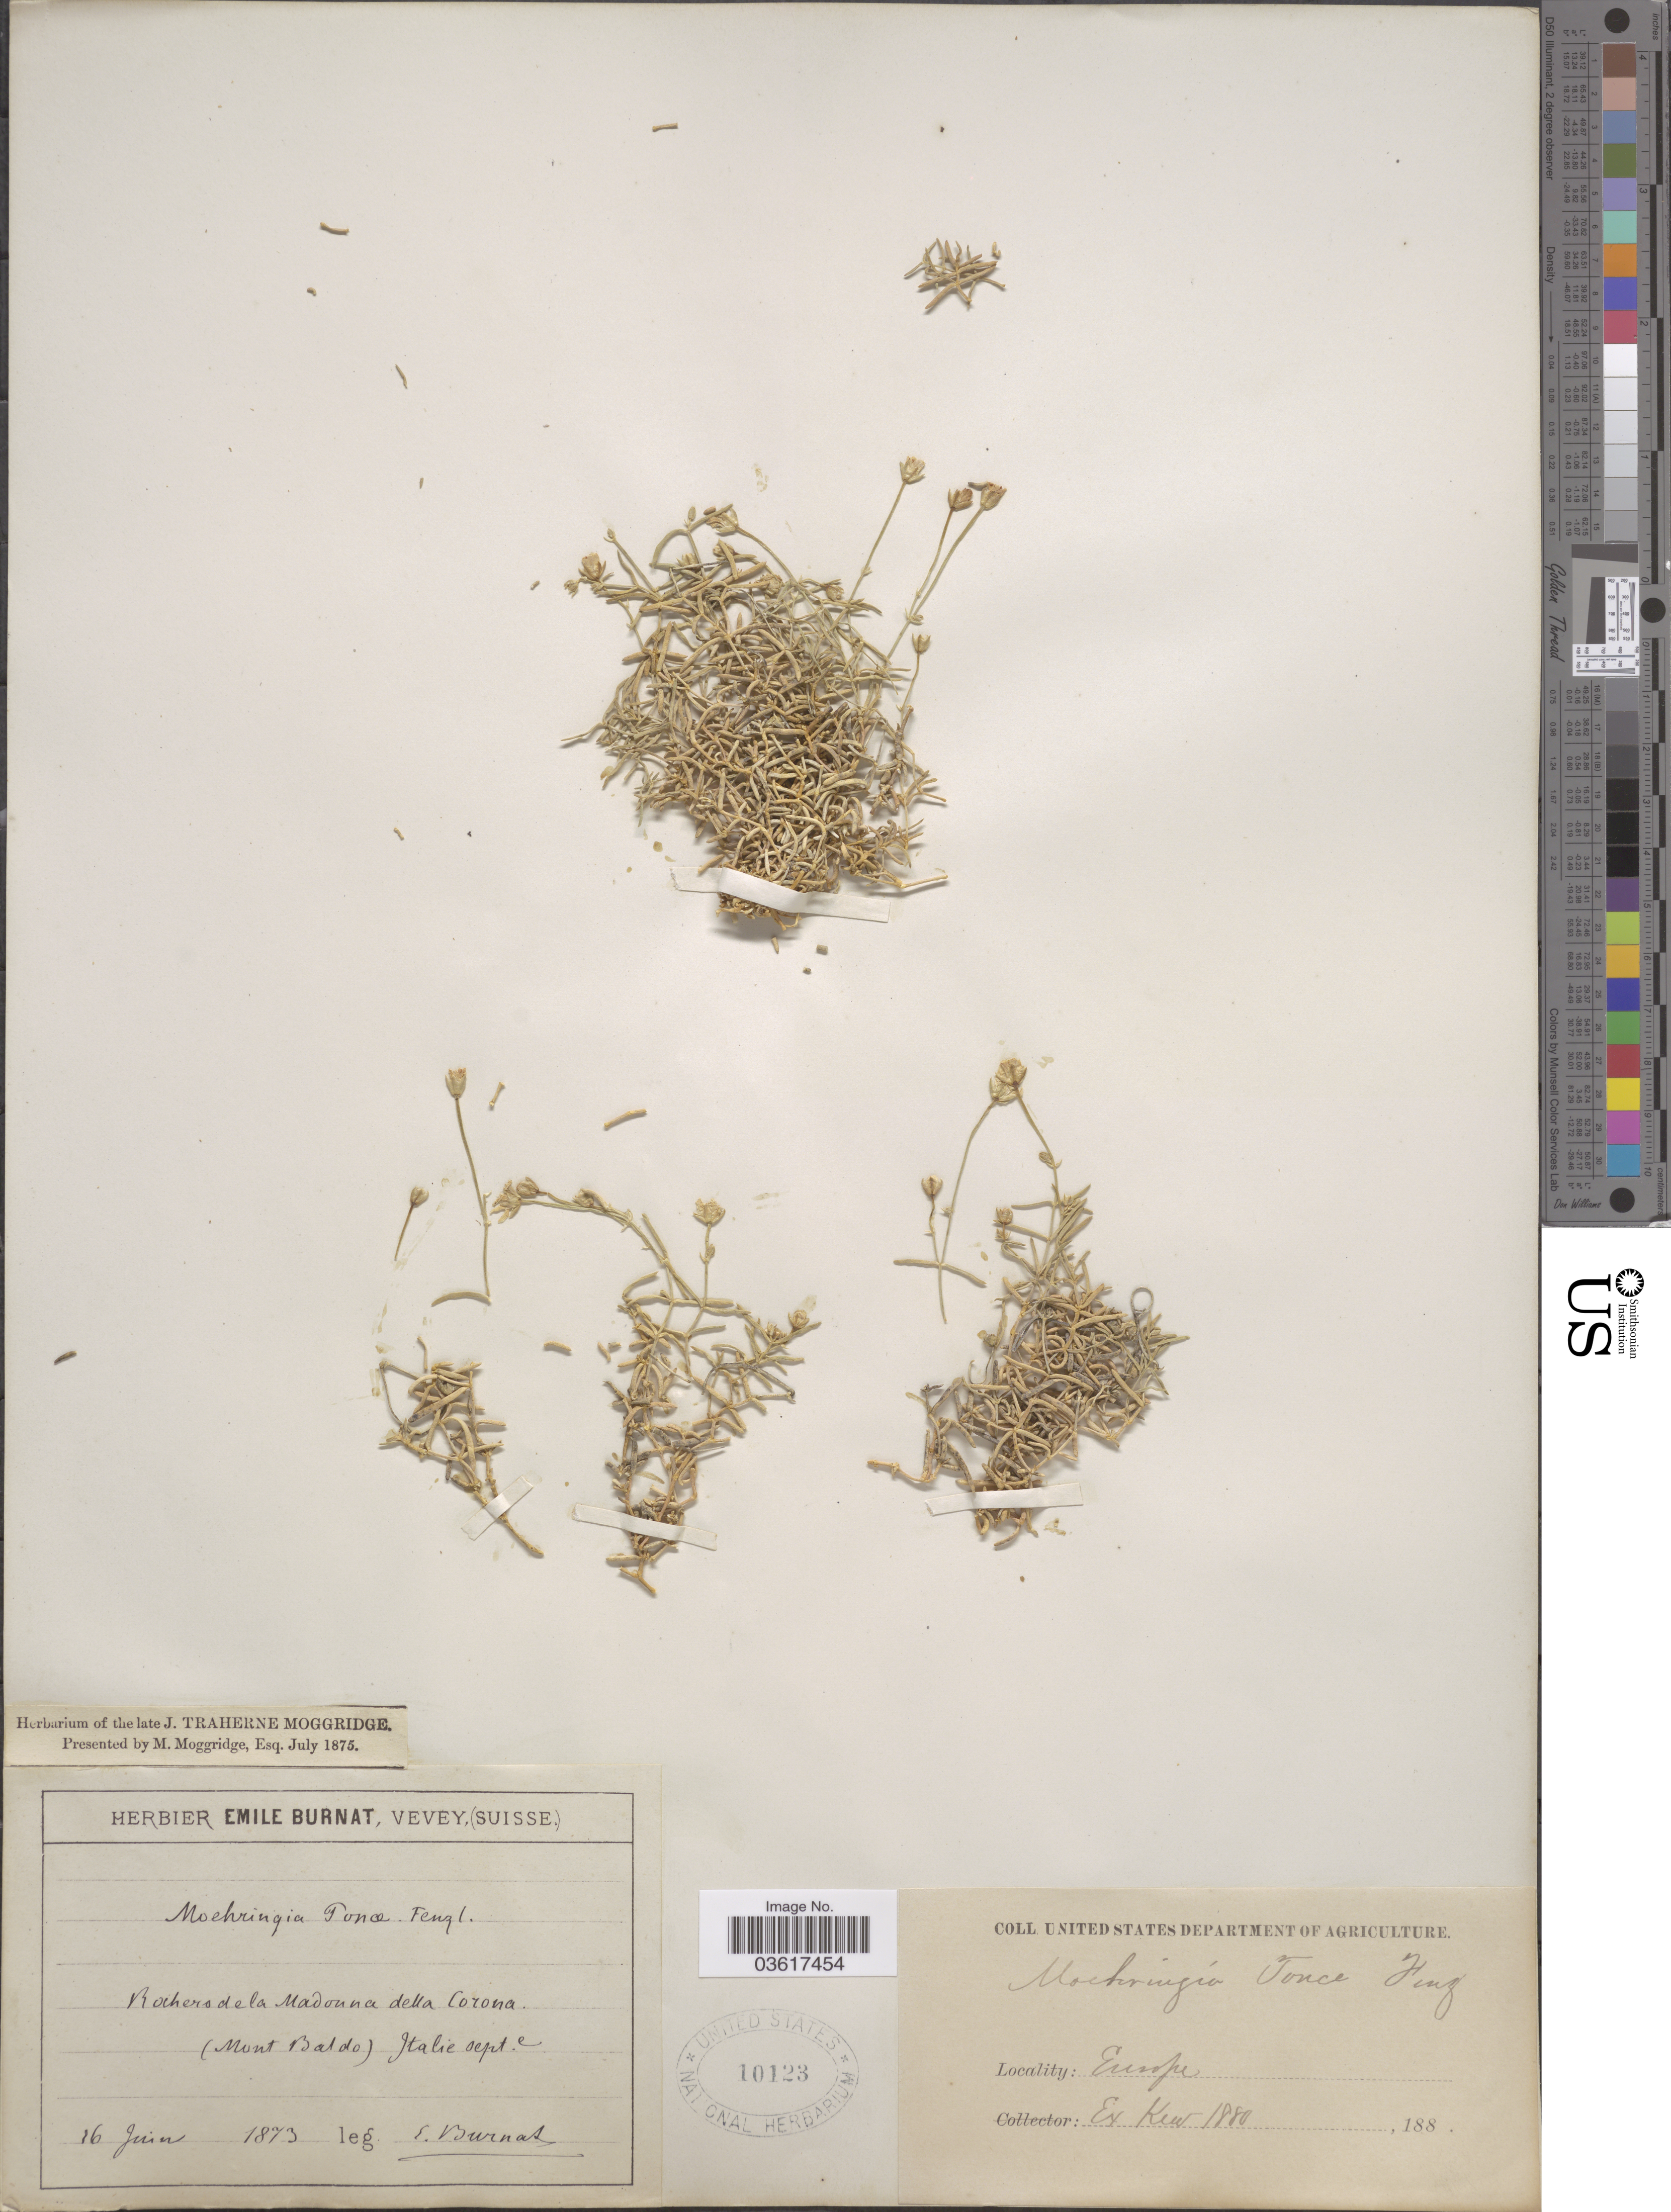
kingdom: Plantae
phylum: Tracheophyta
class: Magnoliopsida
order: Caryophyllales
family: Caryophyllaceae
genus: Moehringia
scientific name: Moehringia tonce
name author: Fenzl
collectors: E. Burnat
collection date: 1873-06-16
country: Italy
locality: Rochers de la Madonna della Corona (Mont Baldo). Italie septe.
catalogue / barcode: US 10123